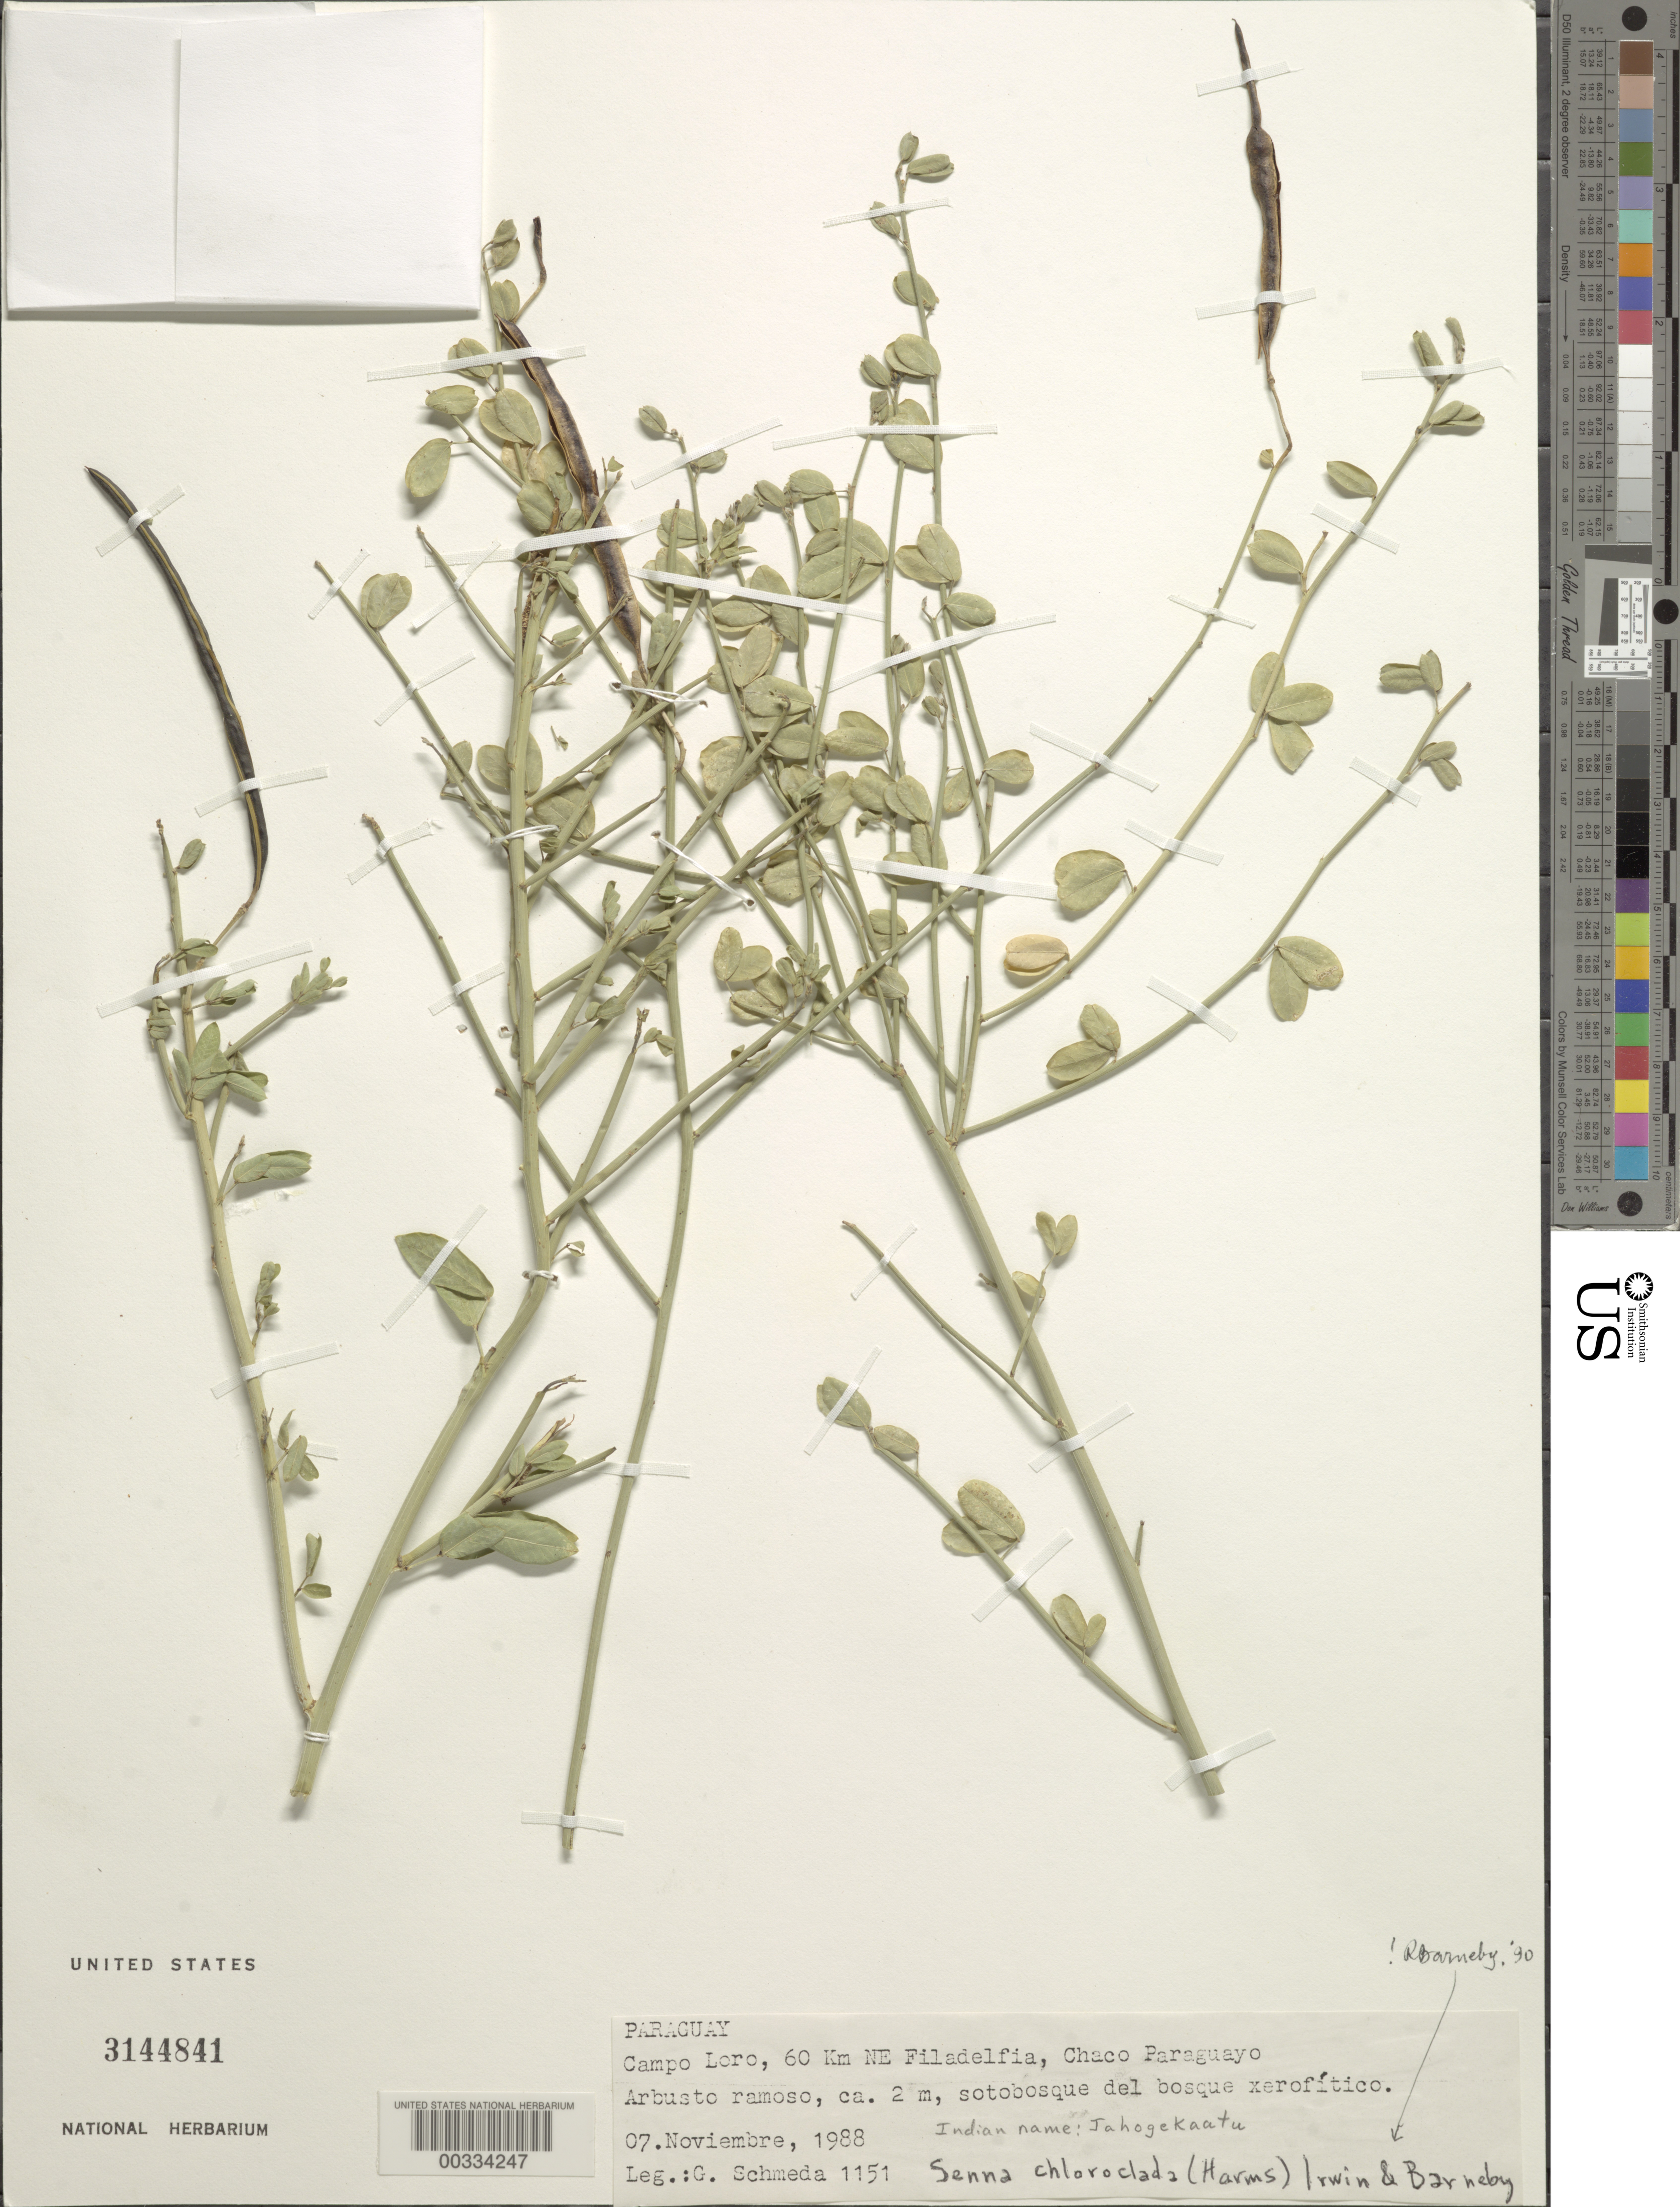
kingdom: Plantae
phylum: Tracheophyta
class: Magnoliopsida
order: Fabales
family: Fabaceae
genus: Senna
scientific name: Senna chloroclada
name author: (Harm.) H.S. Irwin & Barneby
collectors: G. Schmeda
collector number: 1151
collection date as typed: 07 Nov 1988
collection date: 1988-11-07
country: Paraguay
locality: Campo loro, 60 km ne filadelfia, chaco paraguayo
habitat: Xerophytic forest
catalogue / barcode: US 3144841